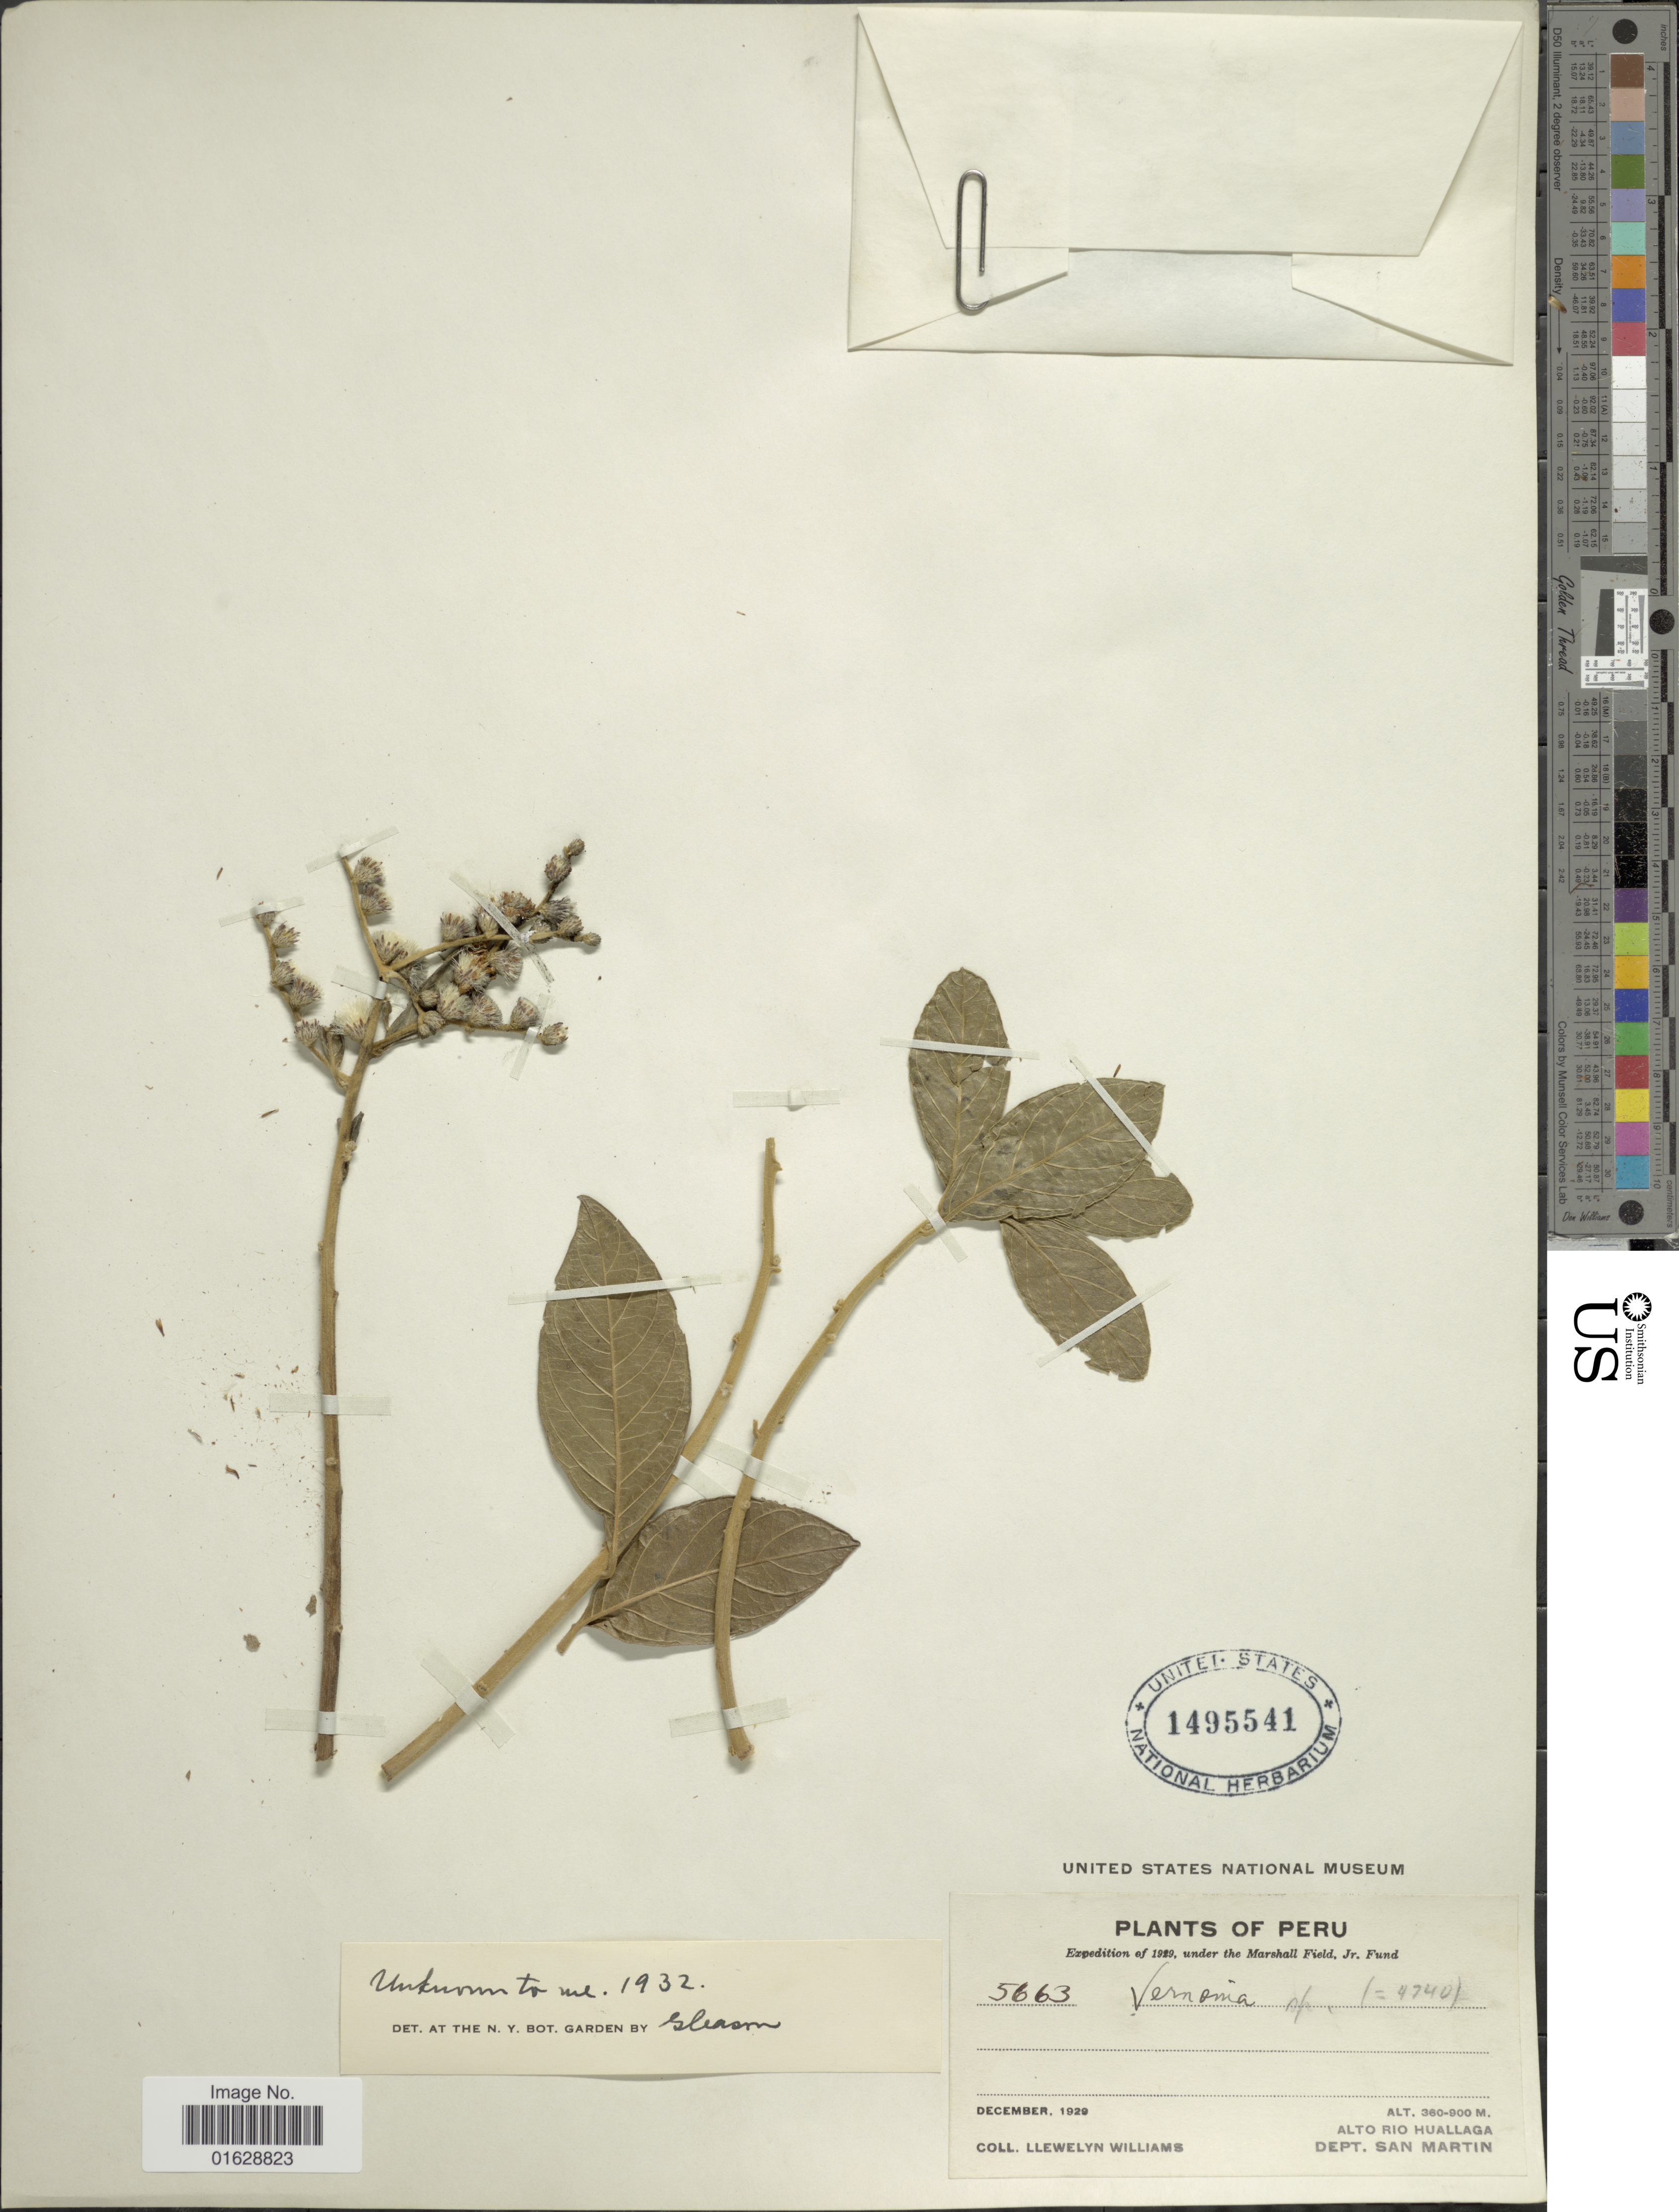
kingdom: Plantae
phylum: Tracheophyta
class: Magnoliopsida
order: Asterales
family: Asteraceae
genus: Lepidaploa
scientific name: Lepidaploa canescens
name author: (Kunth) H. Rob.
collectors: Ll. Williams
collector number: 5663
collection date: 1929-12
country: Peru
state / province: San Martín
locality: Alto Rio Huallaga. Dept. San Martin.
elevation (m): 360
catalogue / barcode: US 1495541